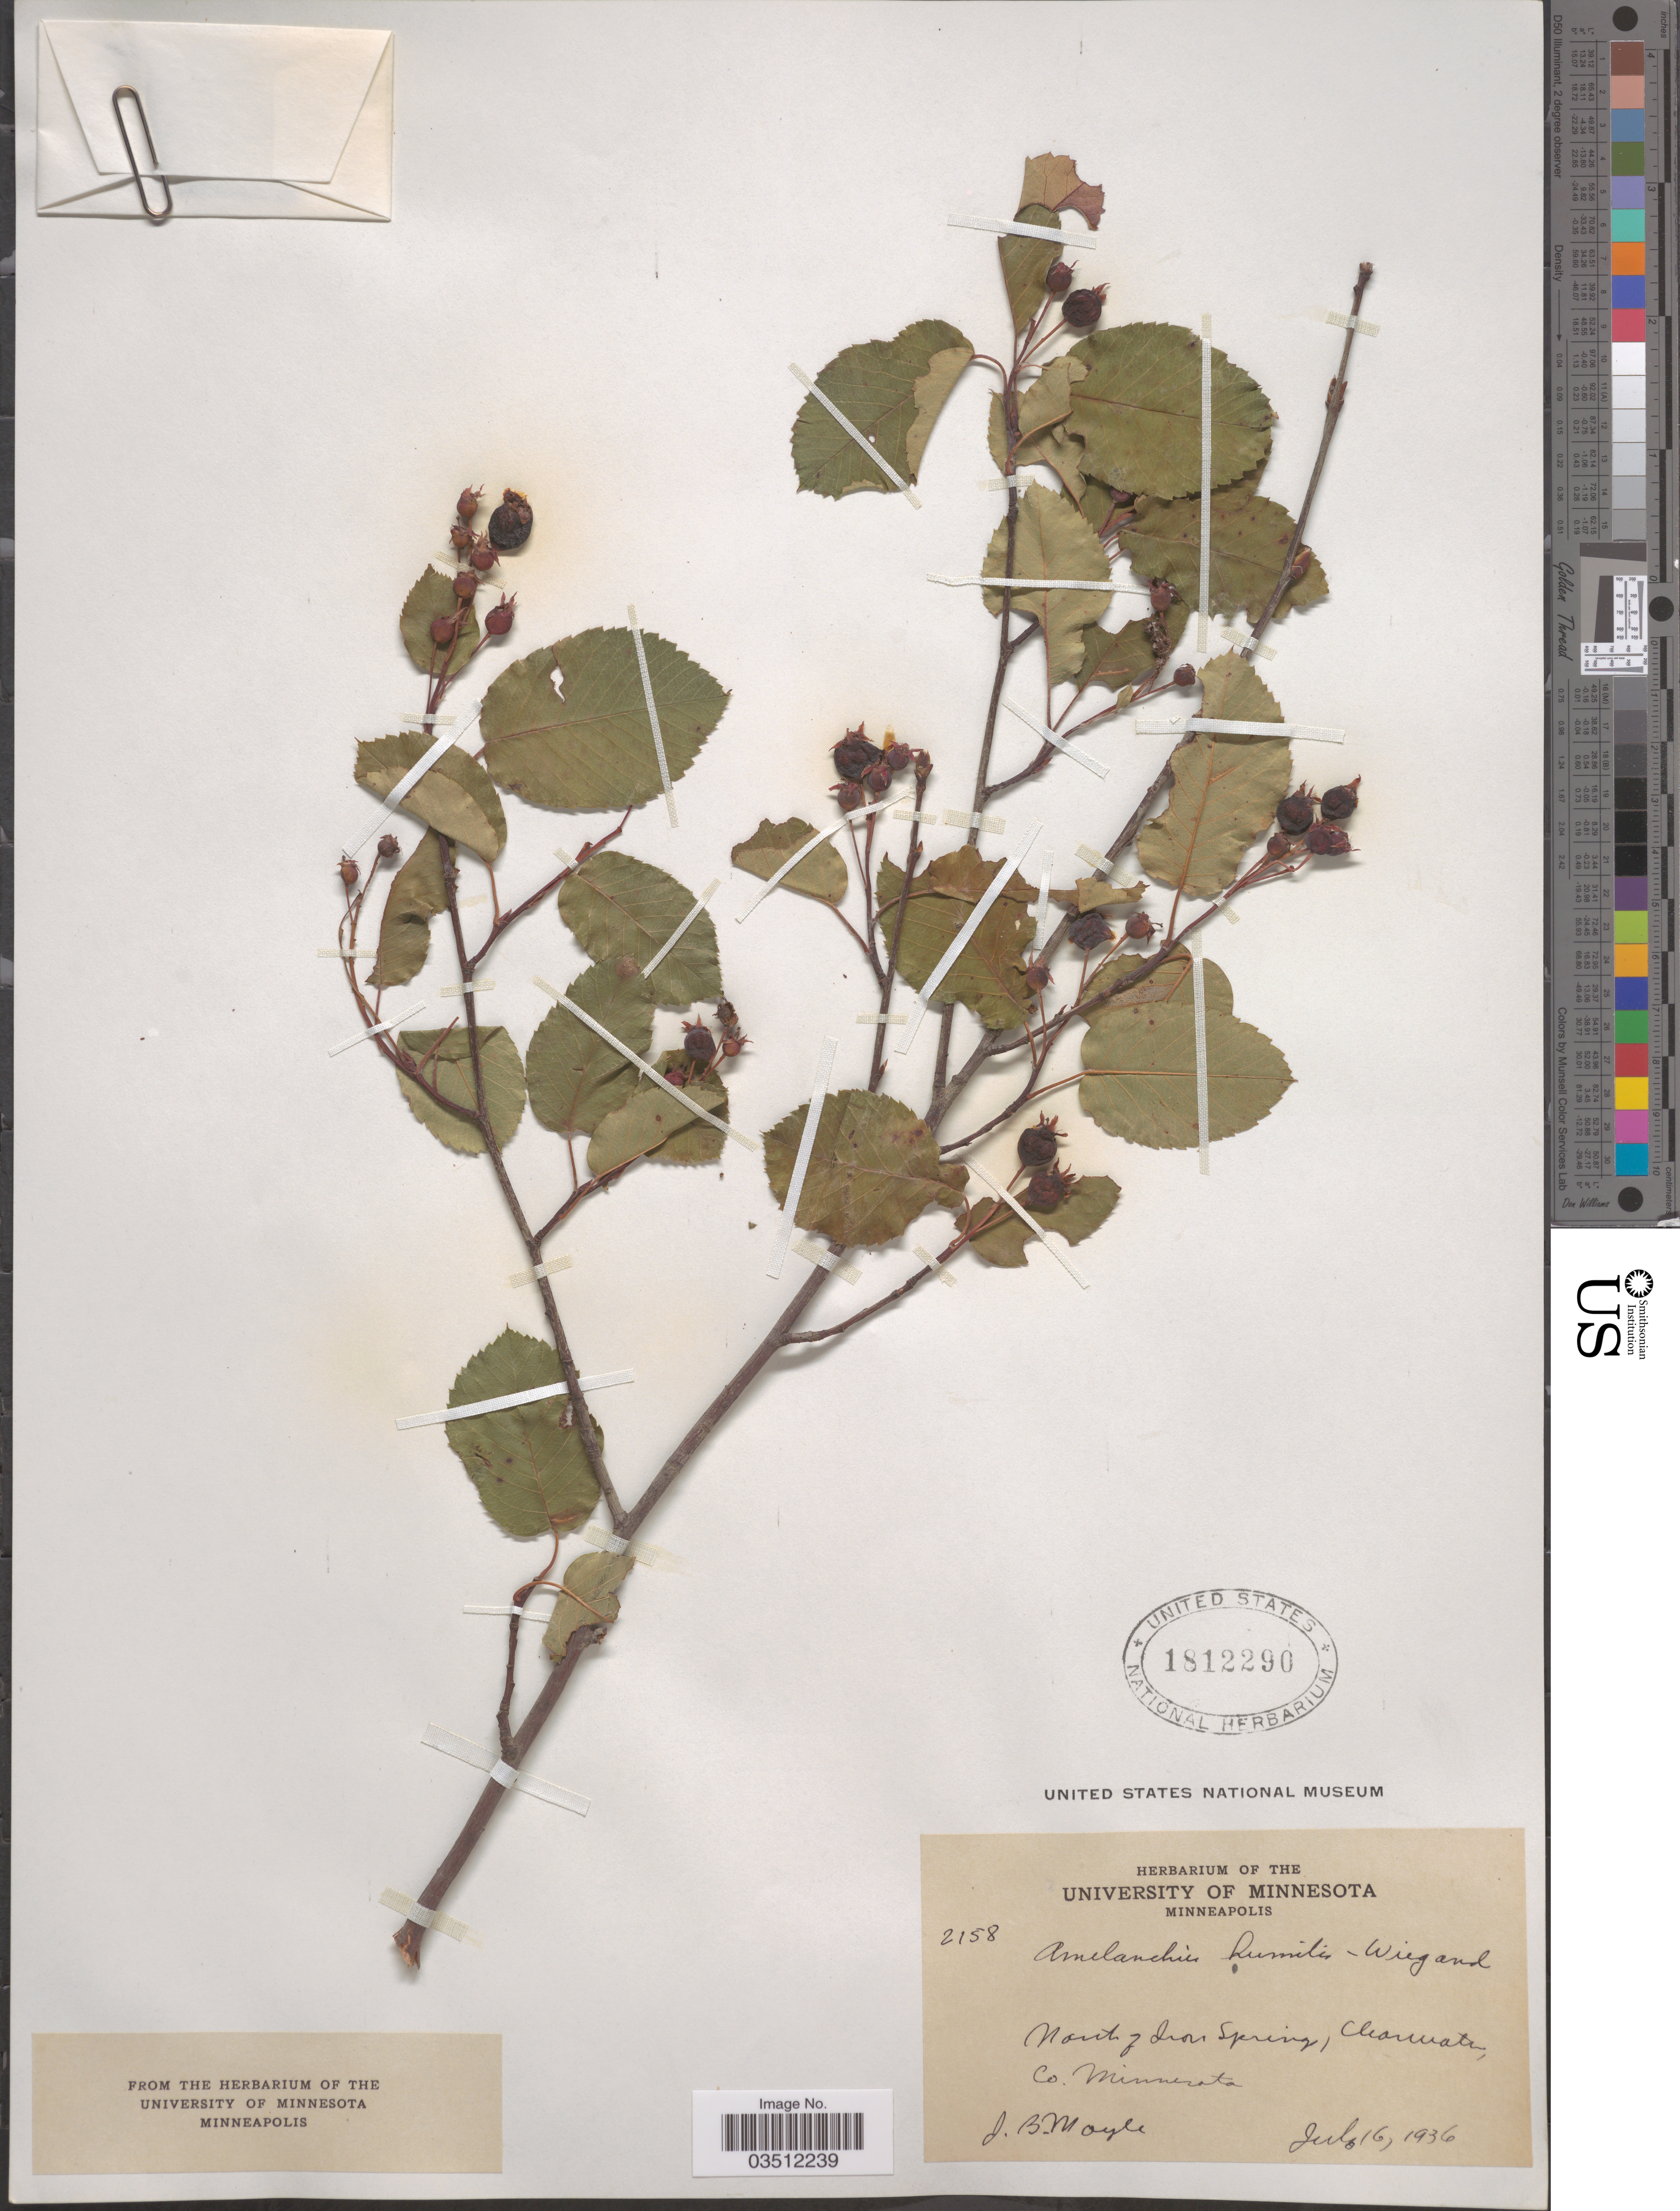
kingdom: Plantae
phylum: Tracheophyta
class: Magnoliopsida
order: Rosales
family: Rosaceae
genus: Amelanchier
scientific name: Amelanchier humilis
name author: Wiegand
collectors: J. Moyle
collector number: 2158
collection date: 1936-07-16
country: United States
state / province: Minnesota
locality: North of Iron Springs, Clearwater Co.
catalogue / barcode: US 1812290